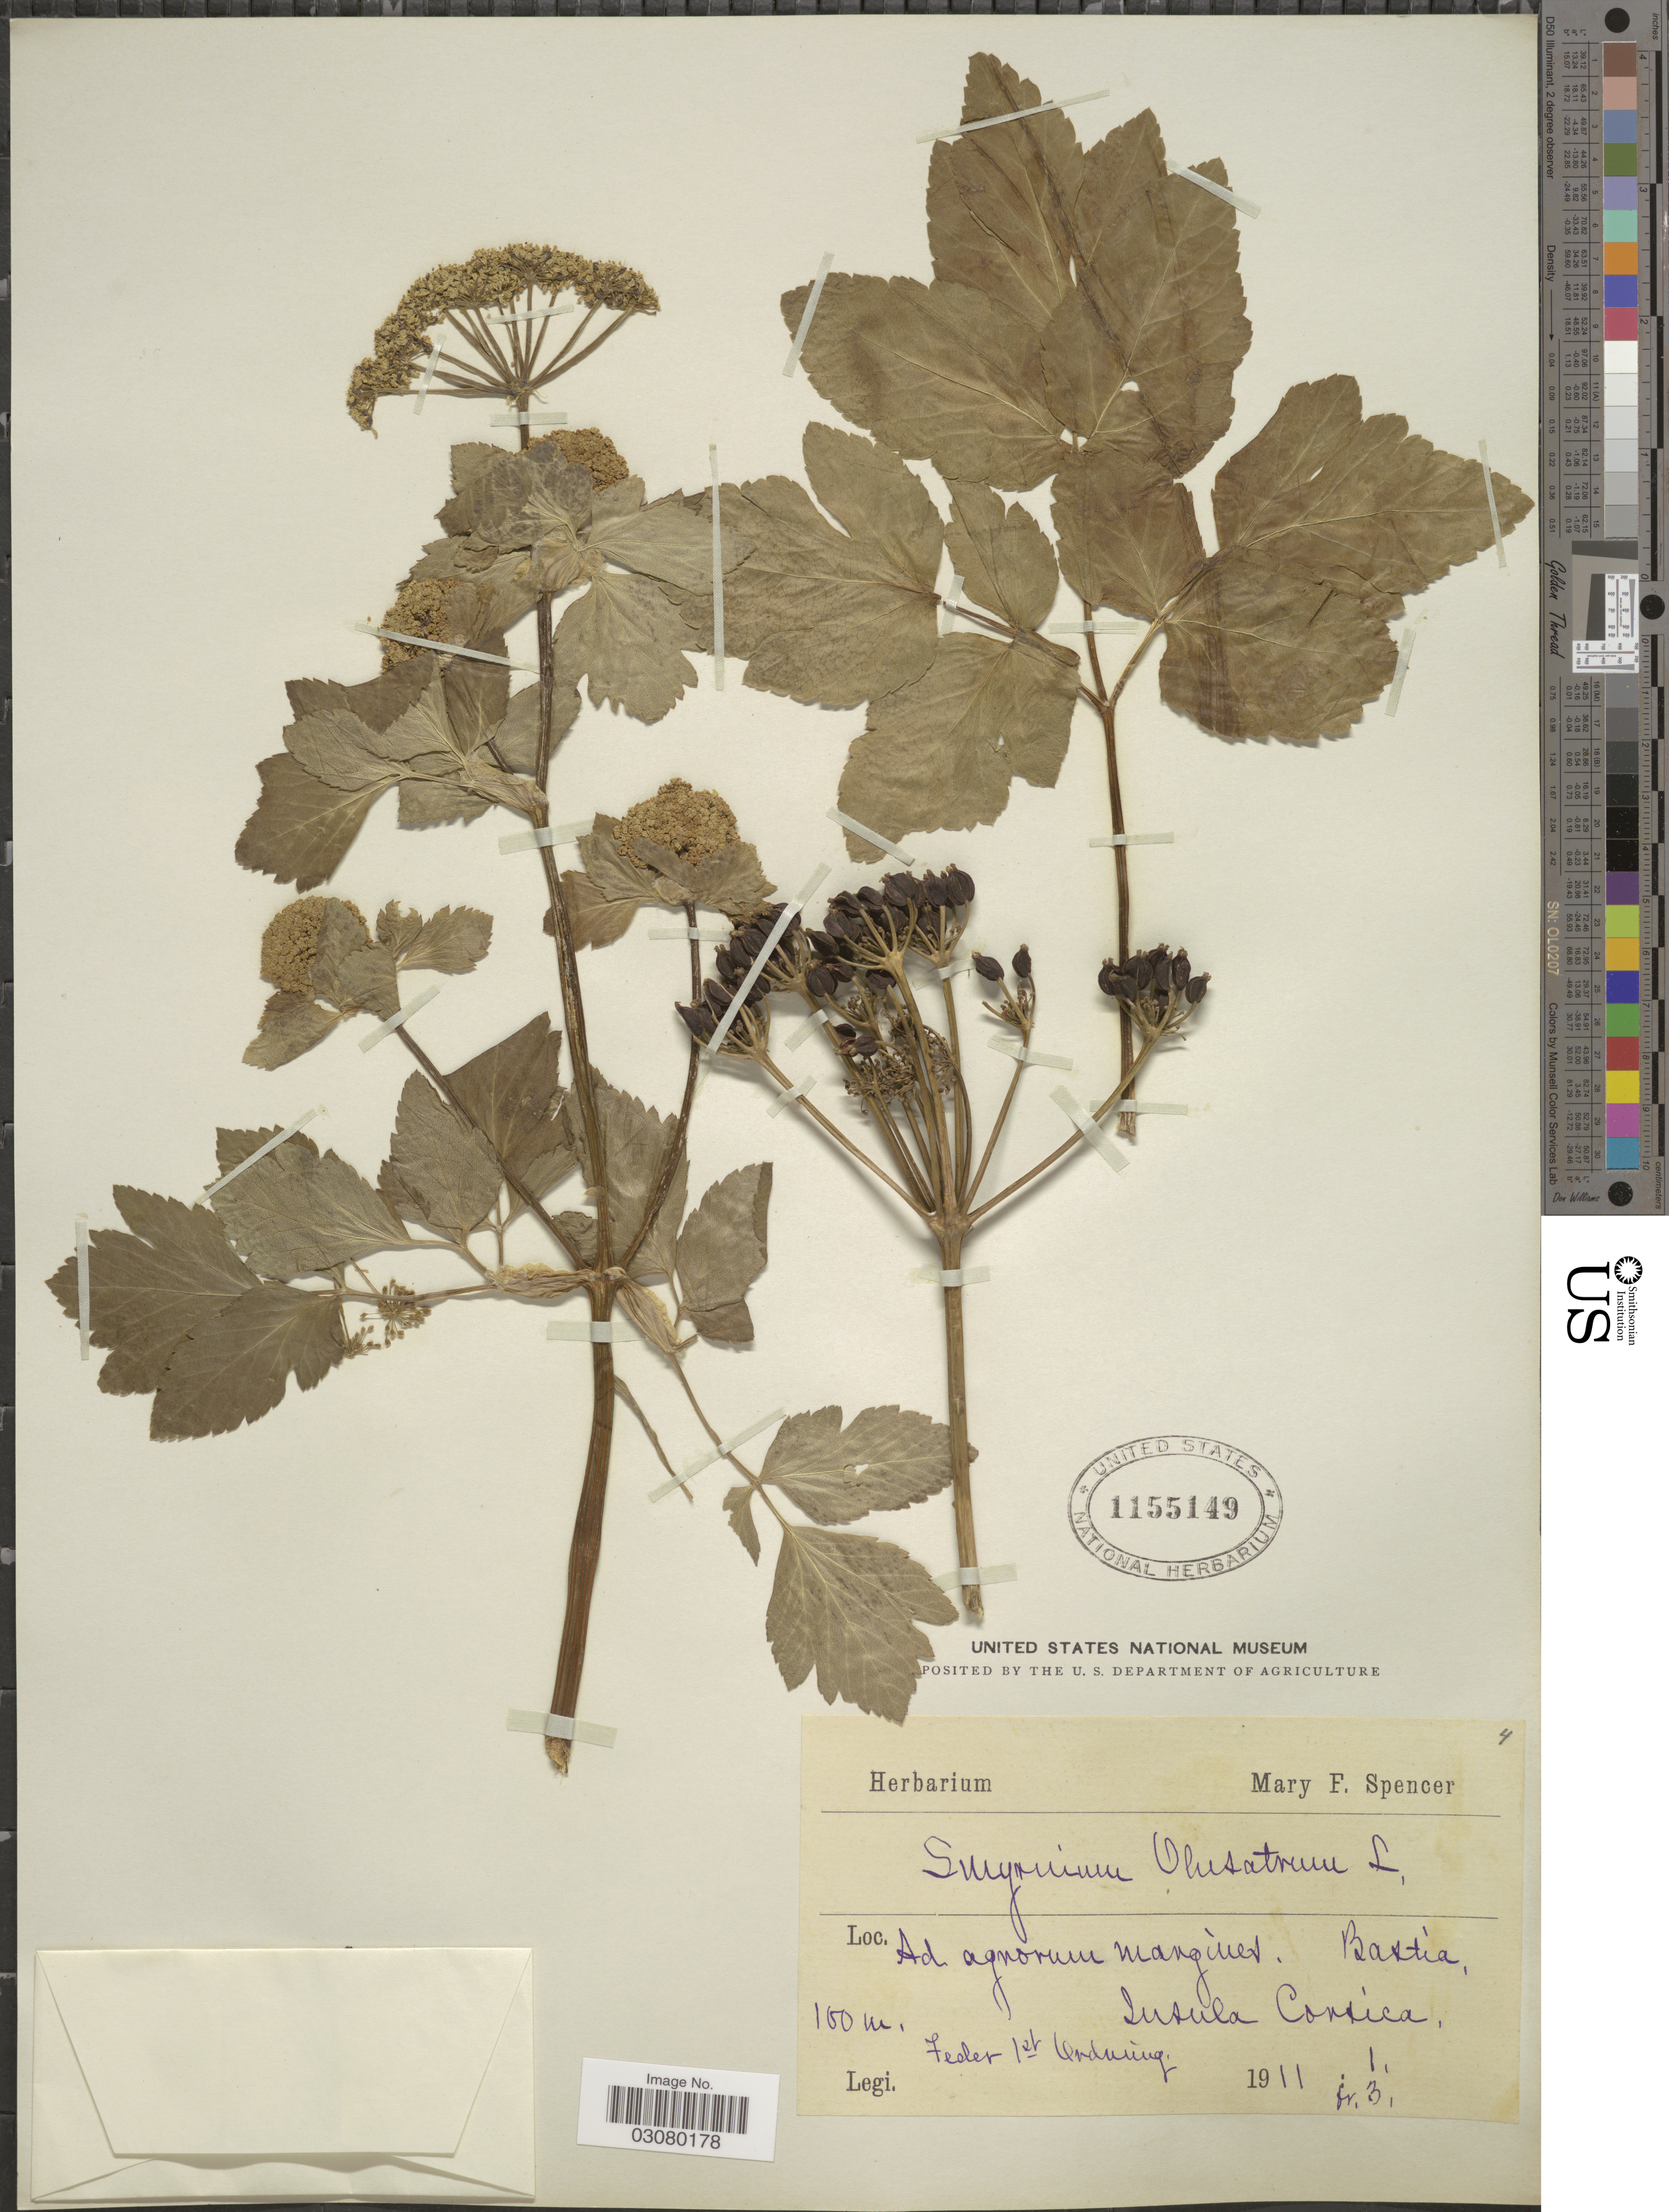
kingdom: Plantae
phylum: Tracheophyta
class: Magnoliopsida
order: Apiales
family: Apiaceae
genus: Smyrnium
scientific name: Smyrnium olusatrum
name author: L.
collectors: Feder 1st Ordnung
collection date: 1911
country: France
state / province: Corsica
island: Corse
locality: Bastia.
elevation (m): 100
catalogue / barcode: US 1155149